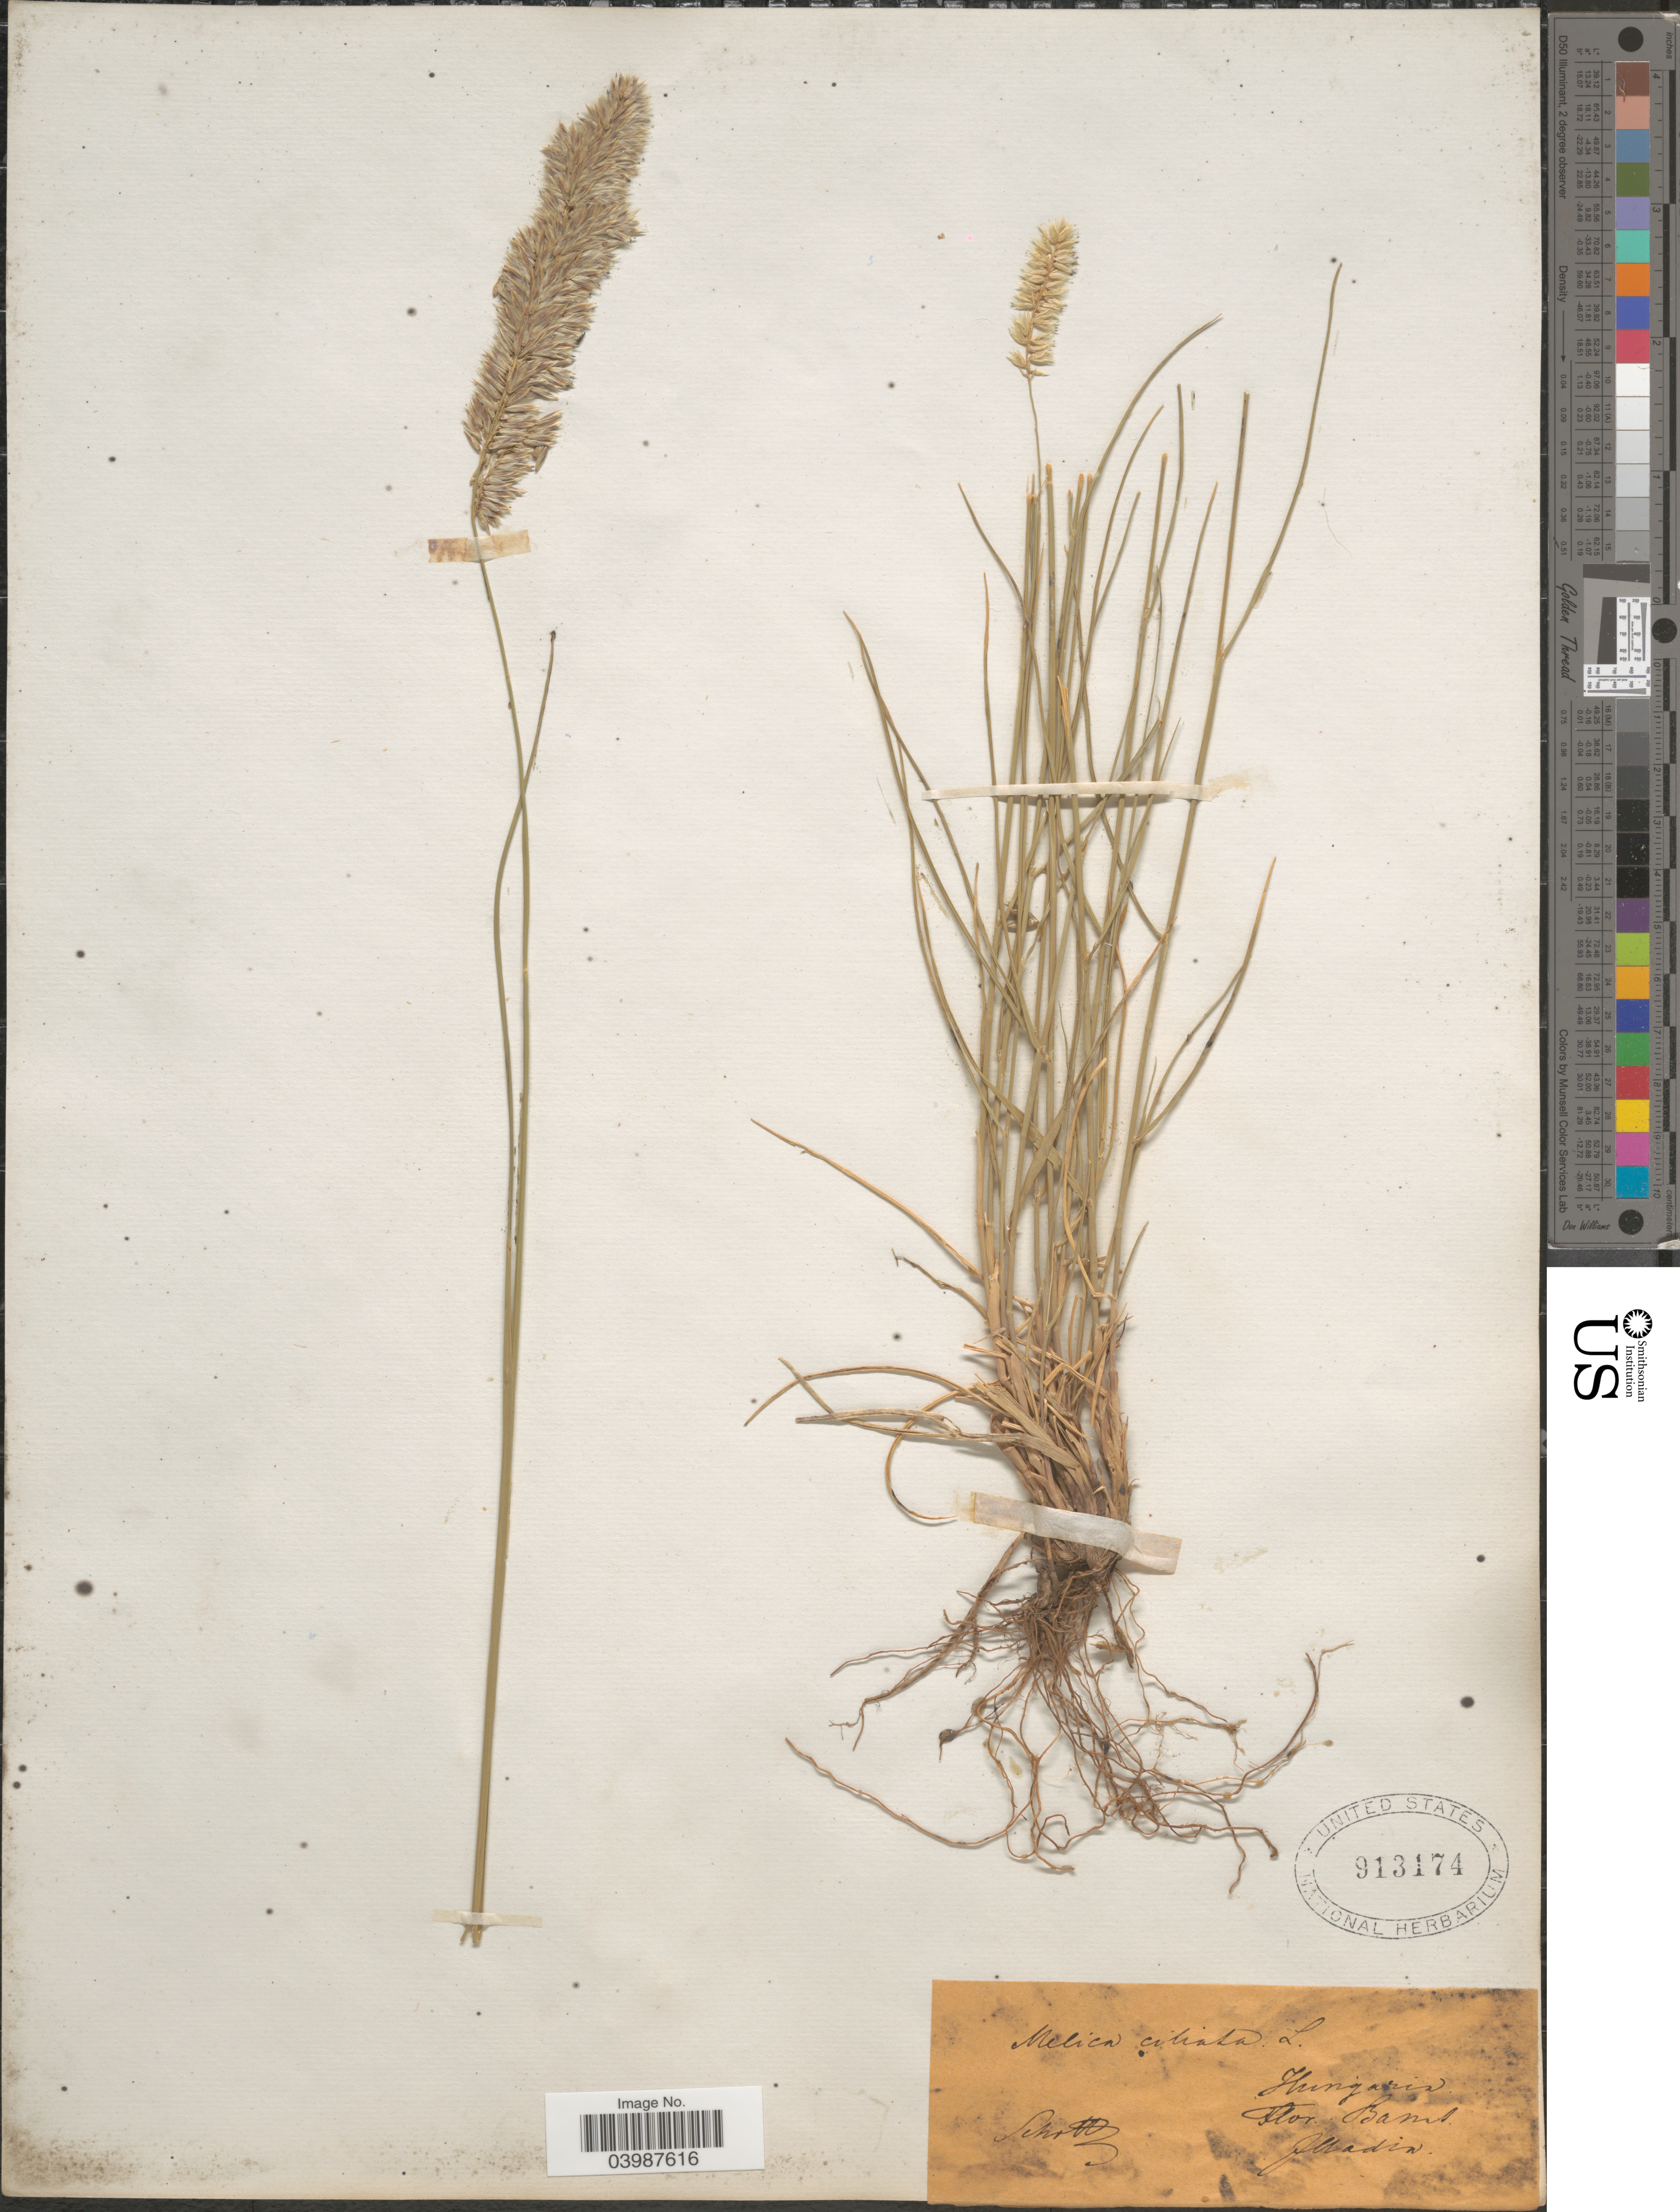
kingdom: Plantae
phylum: Tracheophyta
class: Liliopsida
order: Poales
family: Poaceae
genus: Melica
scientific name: Melica ciliata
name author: L.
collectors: -. Schottz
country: Hungary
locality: Banat. Alladin. [interpreted]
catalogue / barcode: US 913174